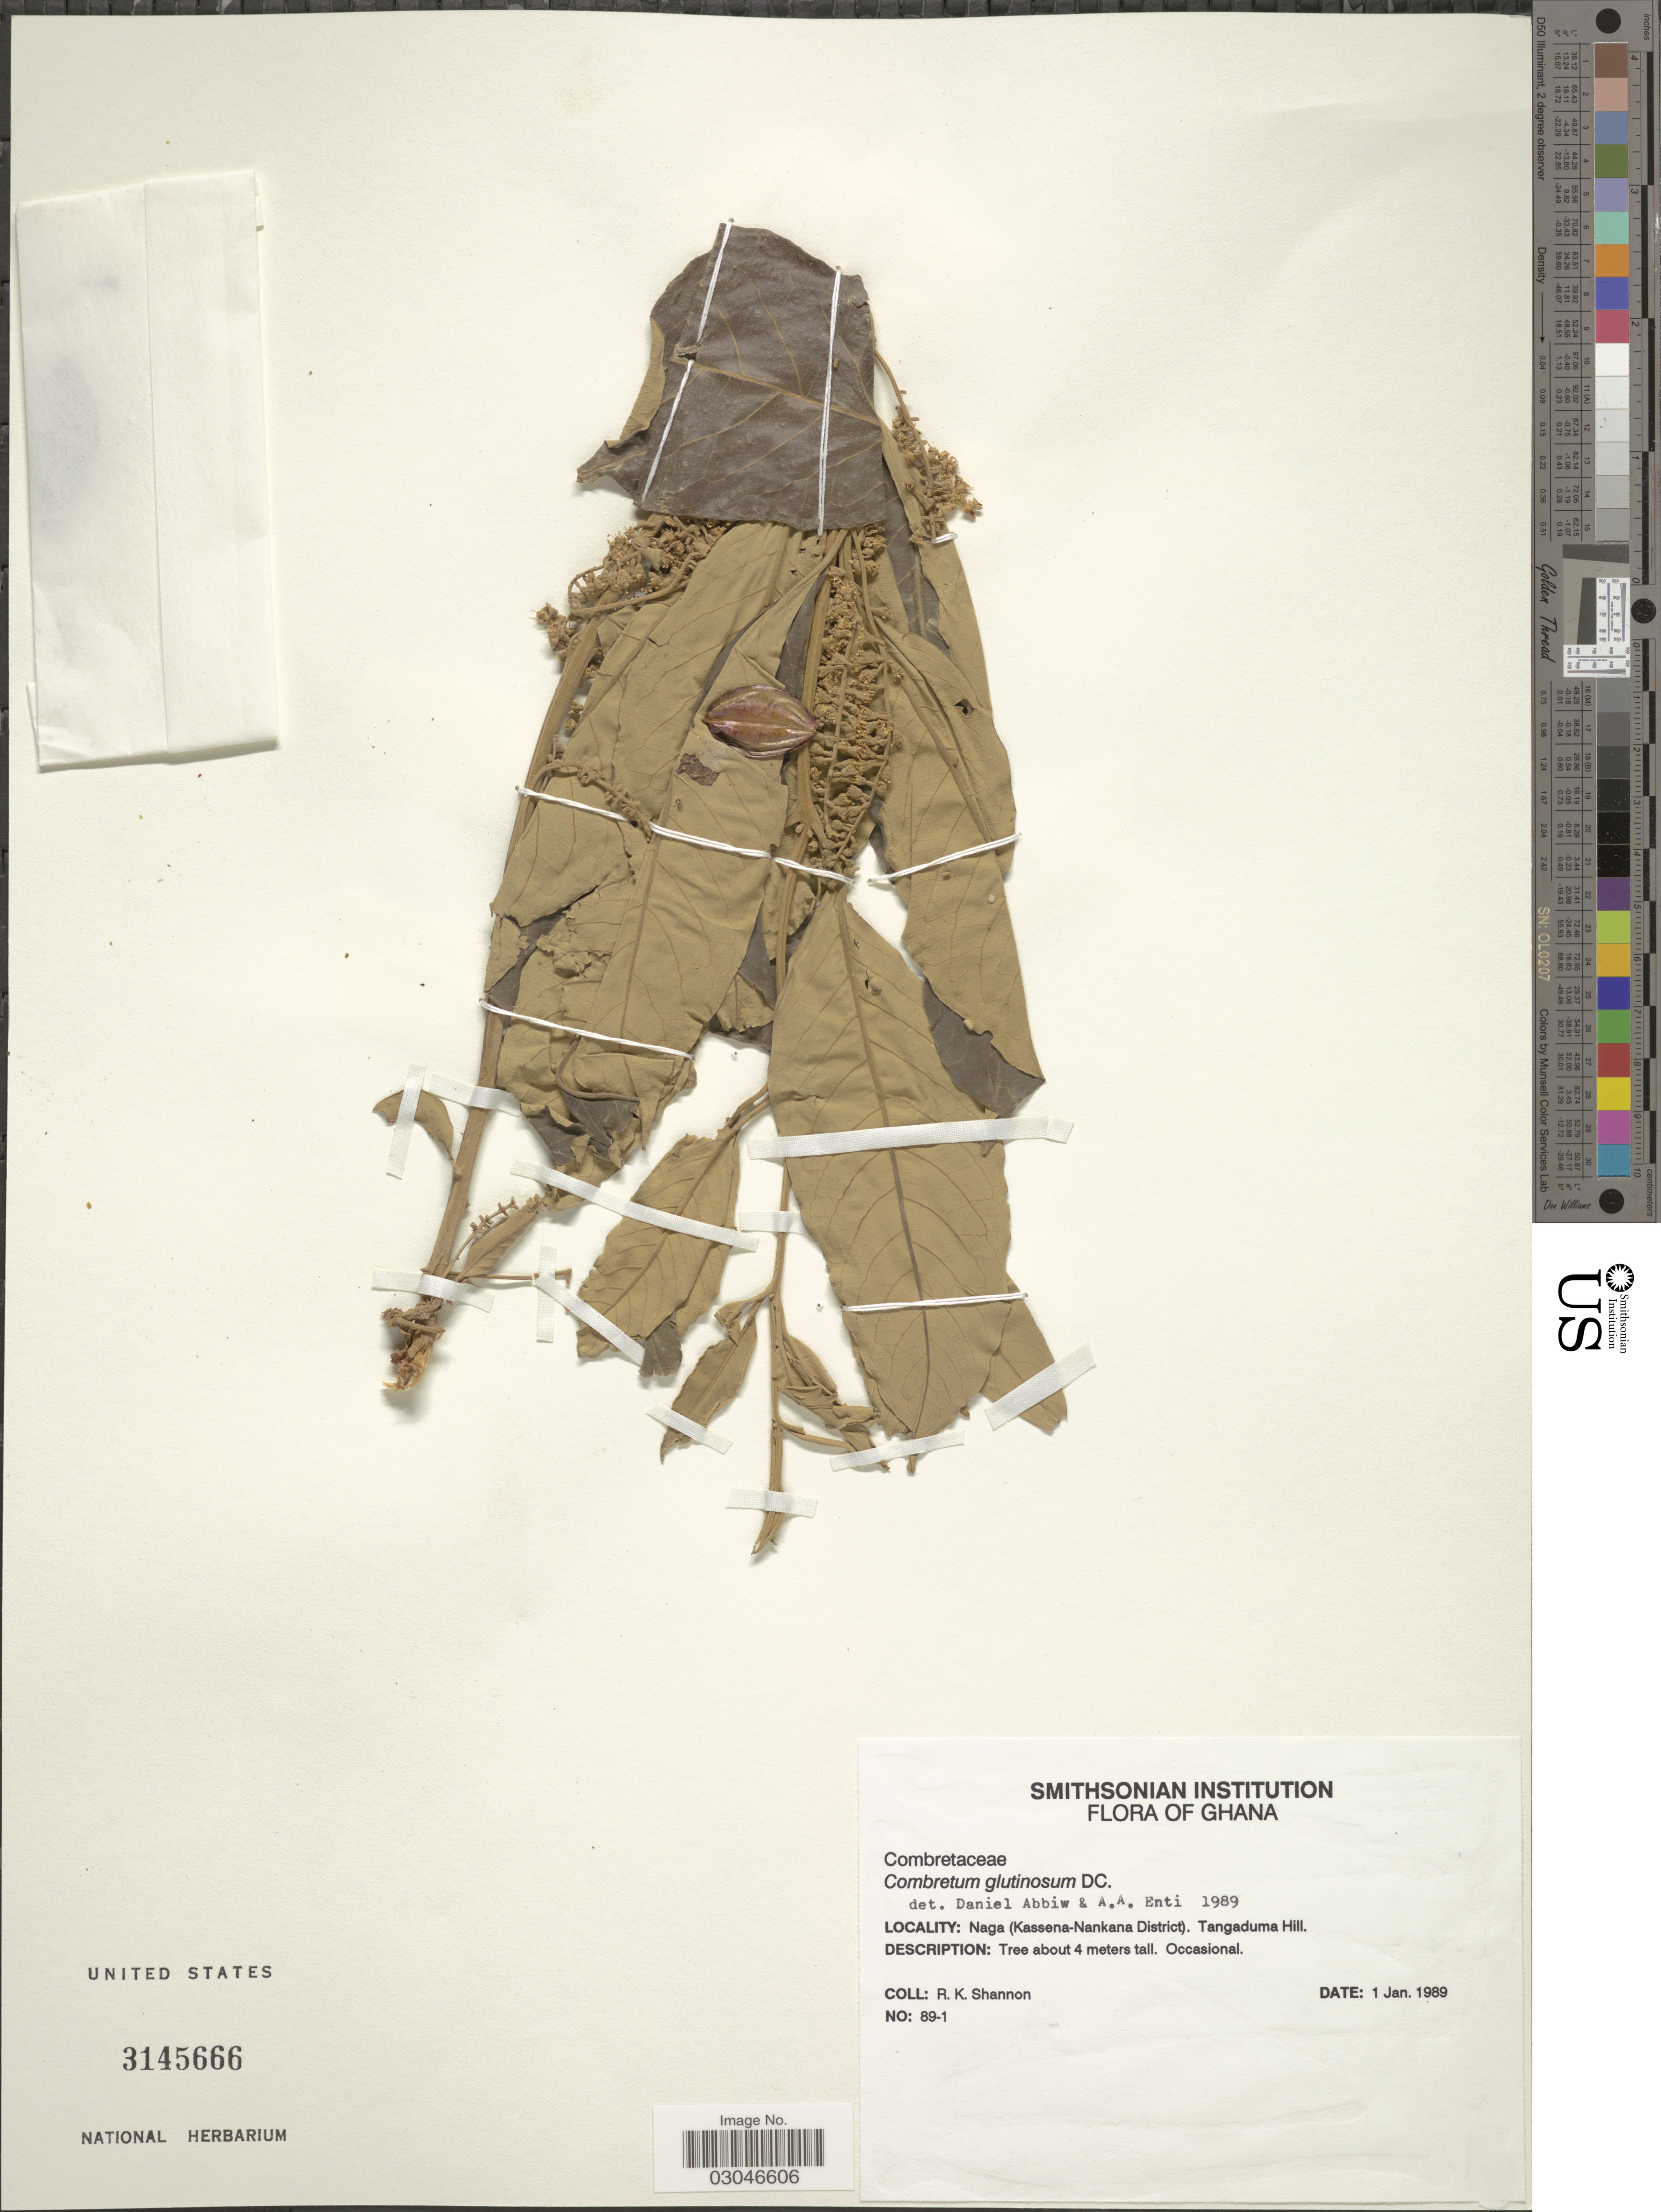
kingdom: Plantae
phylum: Tracheophyta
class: Magnoliopsida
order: Myrtales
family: Combretaceae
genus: Combretum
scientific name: Combretum glutinosum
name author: Perr. ex DC.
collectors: R. Shannon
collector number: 89-1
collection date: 1989-01-01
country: Ghana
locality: Naga (Kassena-Nankana District). Tangaduma Hill.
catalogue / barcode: US 3145666